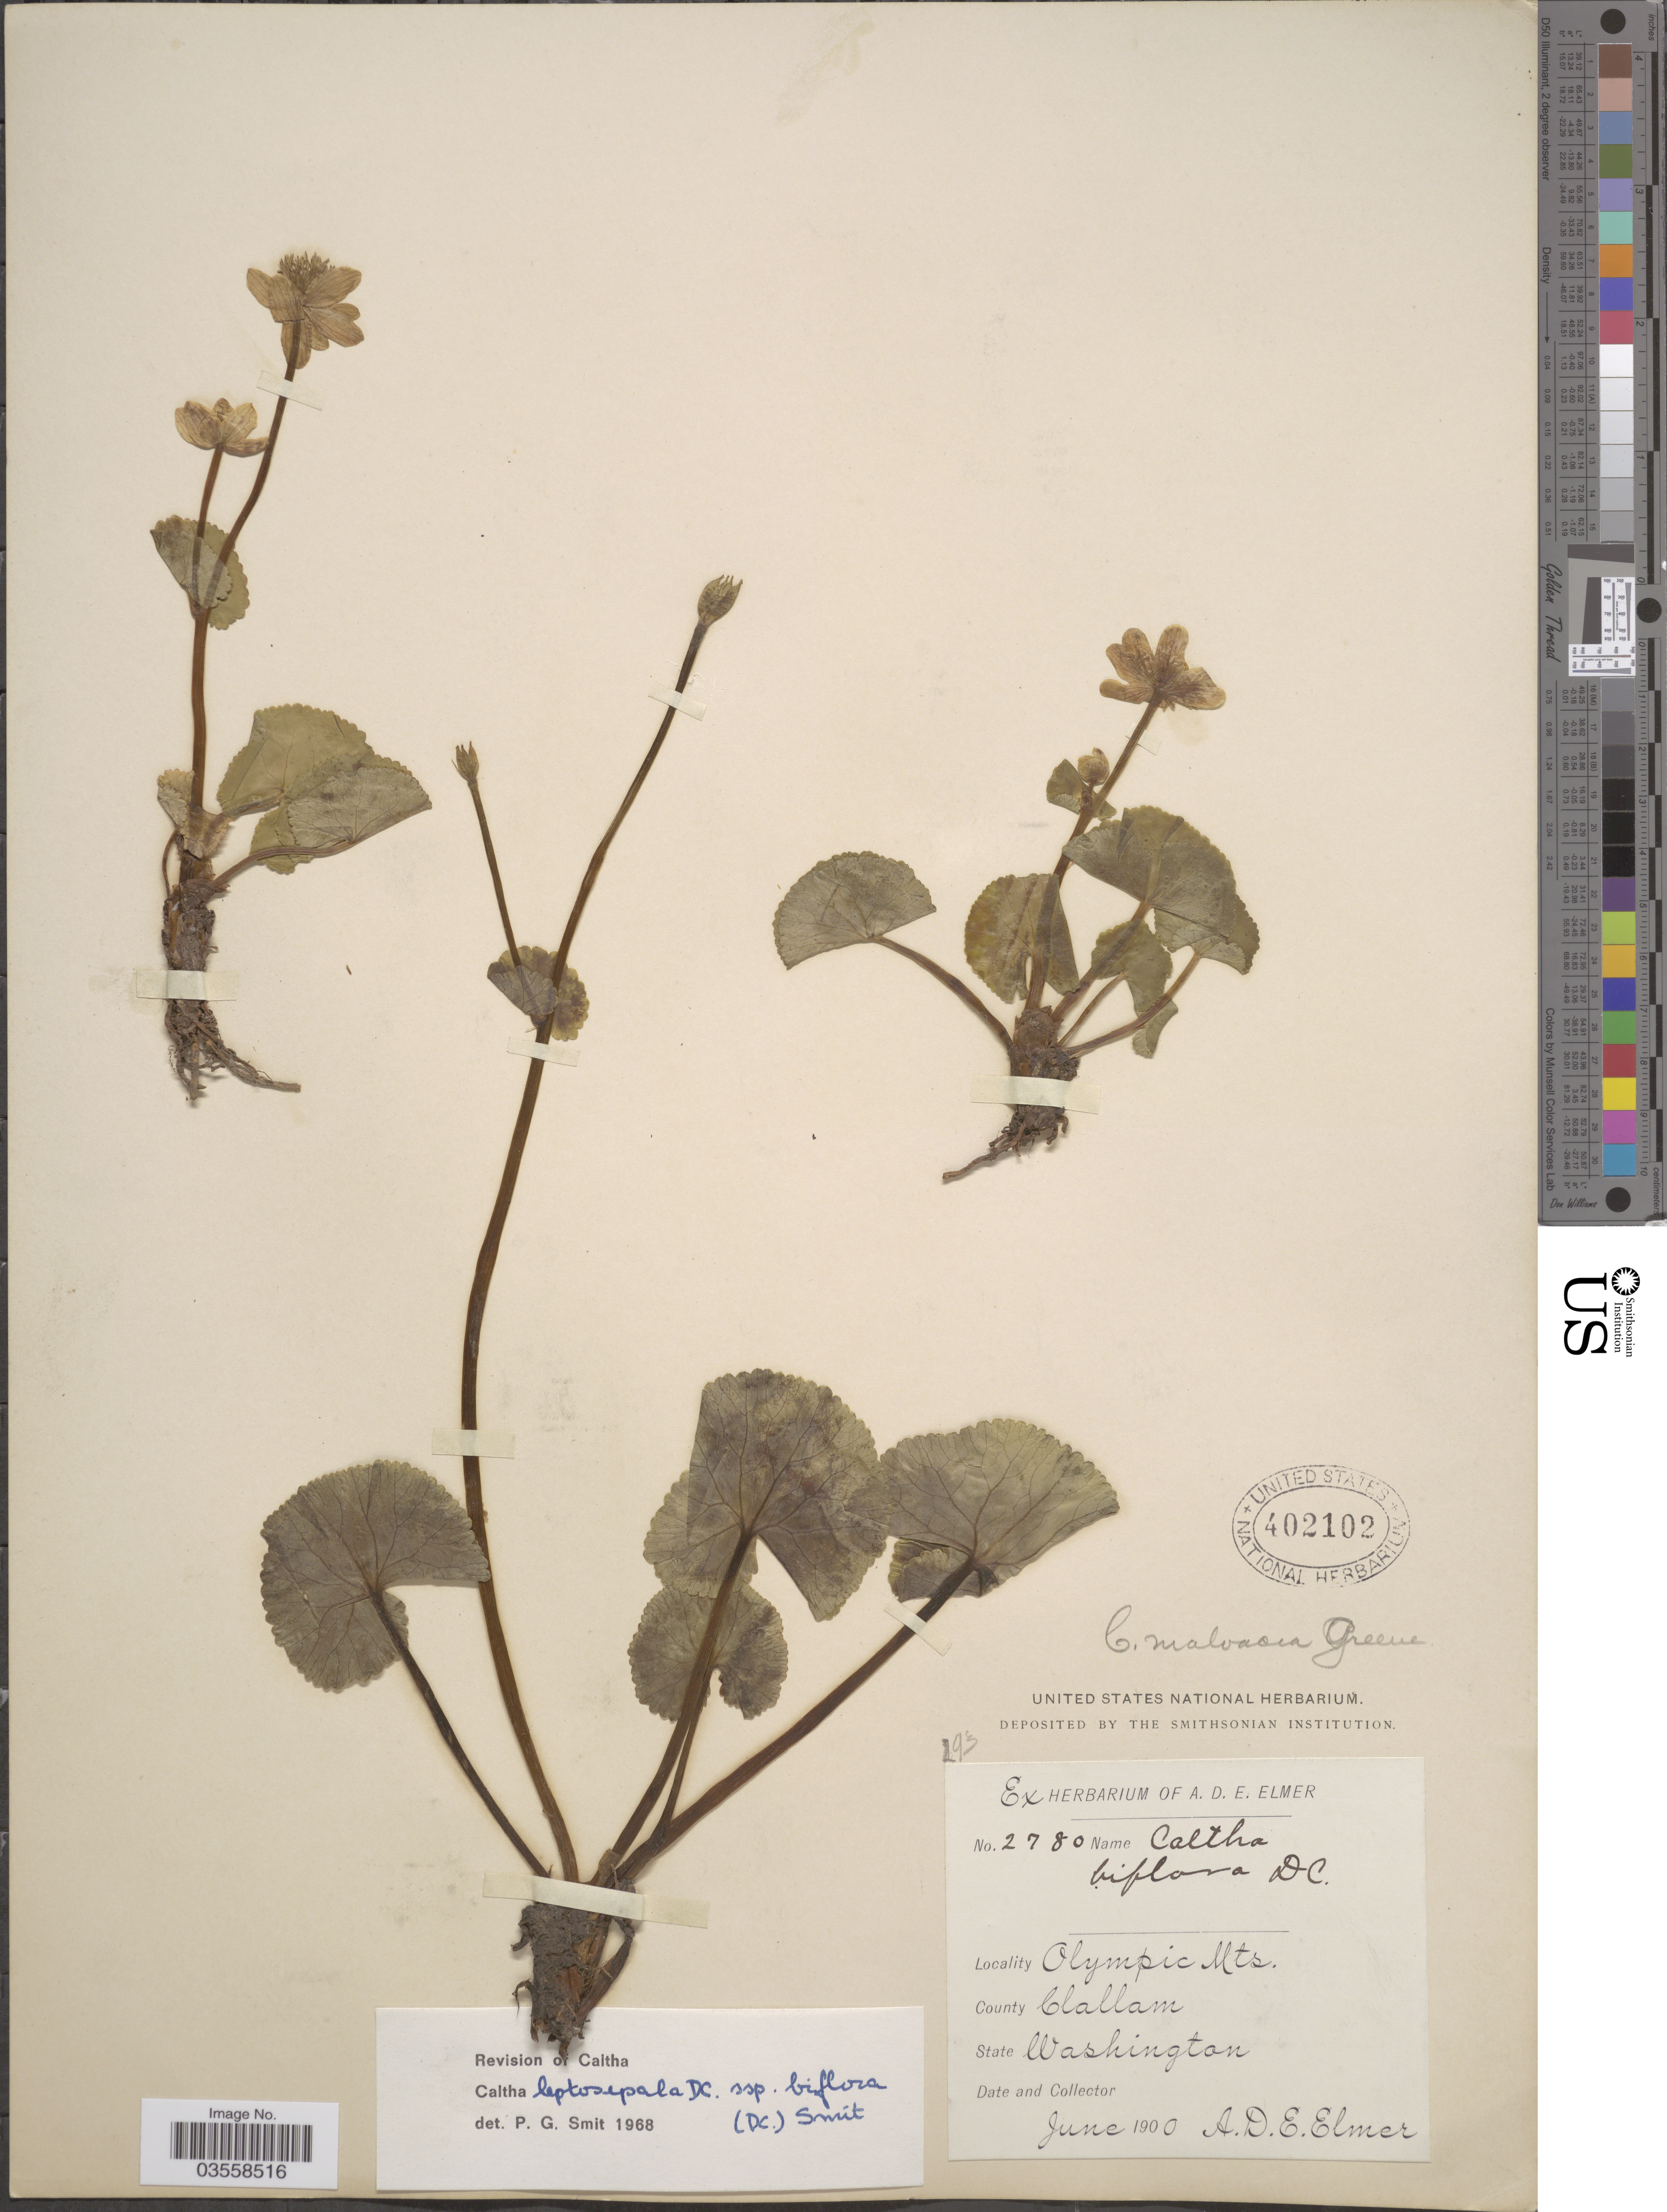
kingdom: Plantae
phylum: Tracheophyta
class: Magnoliopsida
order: Ranunculales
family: Ranunculaceae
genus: Caltha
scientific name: Caltha leptosepala subsp. biflora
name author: DC.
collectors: A. D. E. Elmer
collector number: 2780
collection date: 1900-06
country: United States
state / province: Washington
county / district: Clallam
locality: Olympic Mts. County Clallam.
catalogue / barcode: US 402102